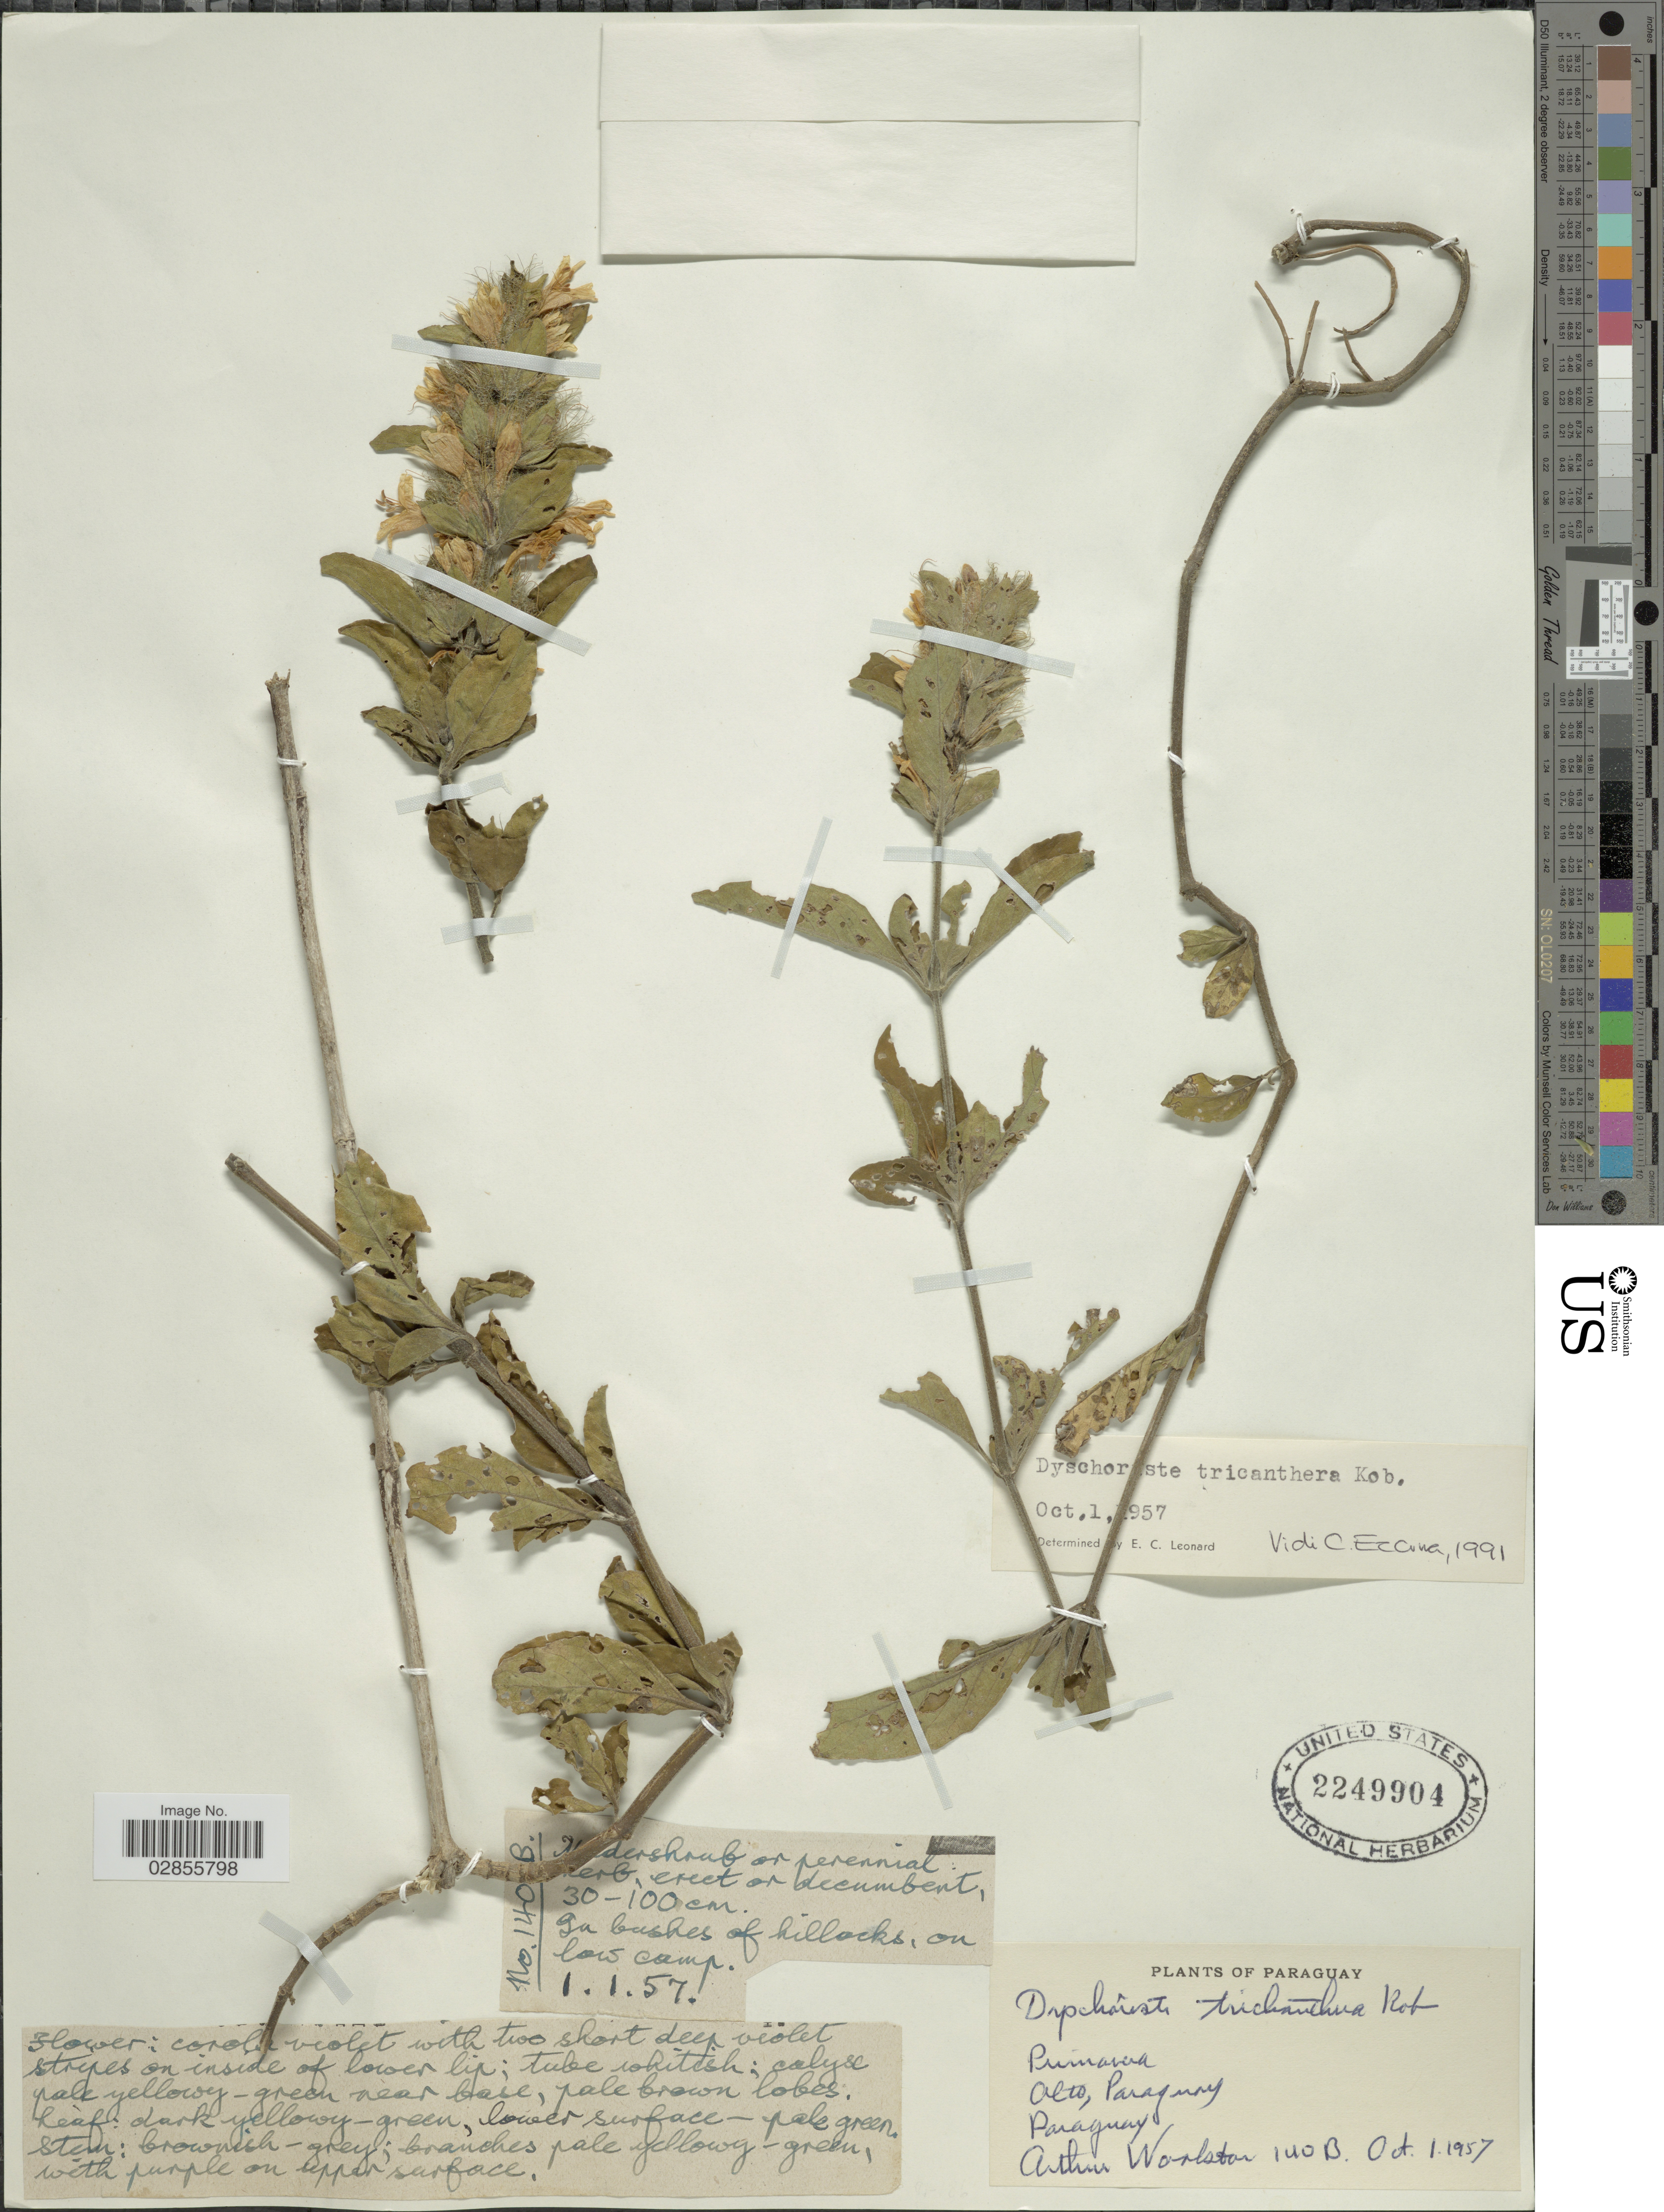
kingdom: Plantae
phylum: Tracheophyta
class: Magnoliopsida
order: Lamiales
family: Acanthaceae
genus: Dyschoriste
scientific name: Dyschoriste trichocalyx subsp. verticillaris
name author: (C.B. Clarke) Vollesen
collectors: A. L. Woolston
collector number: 140B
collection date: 1957-10-01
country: Paraguay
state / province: Alto Paraguay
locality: Primavera.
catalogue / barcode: US 2249904